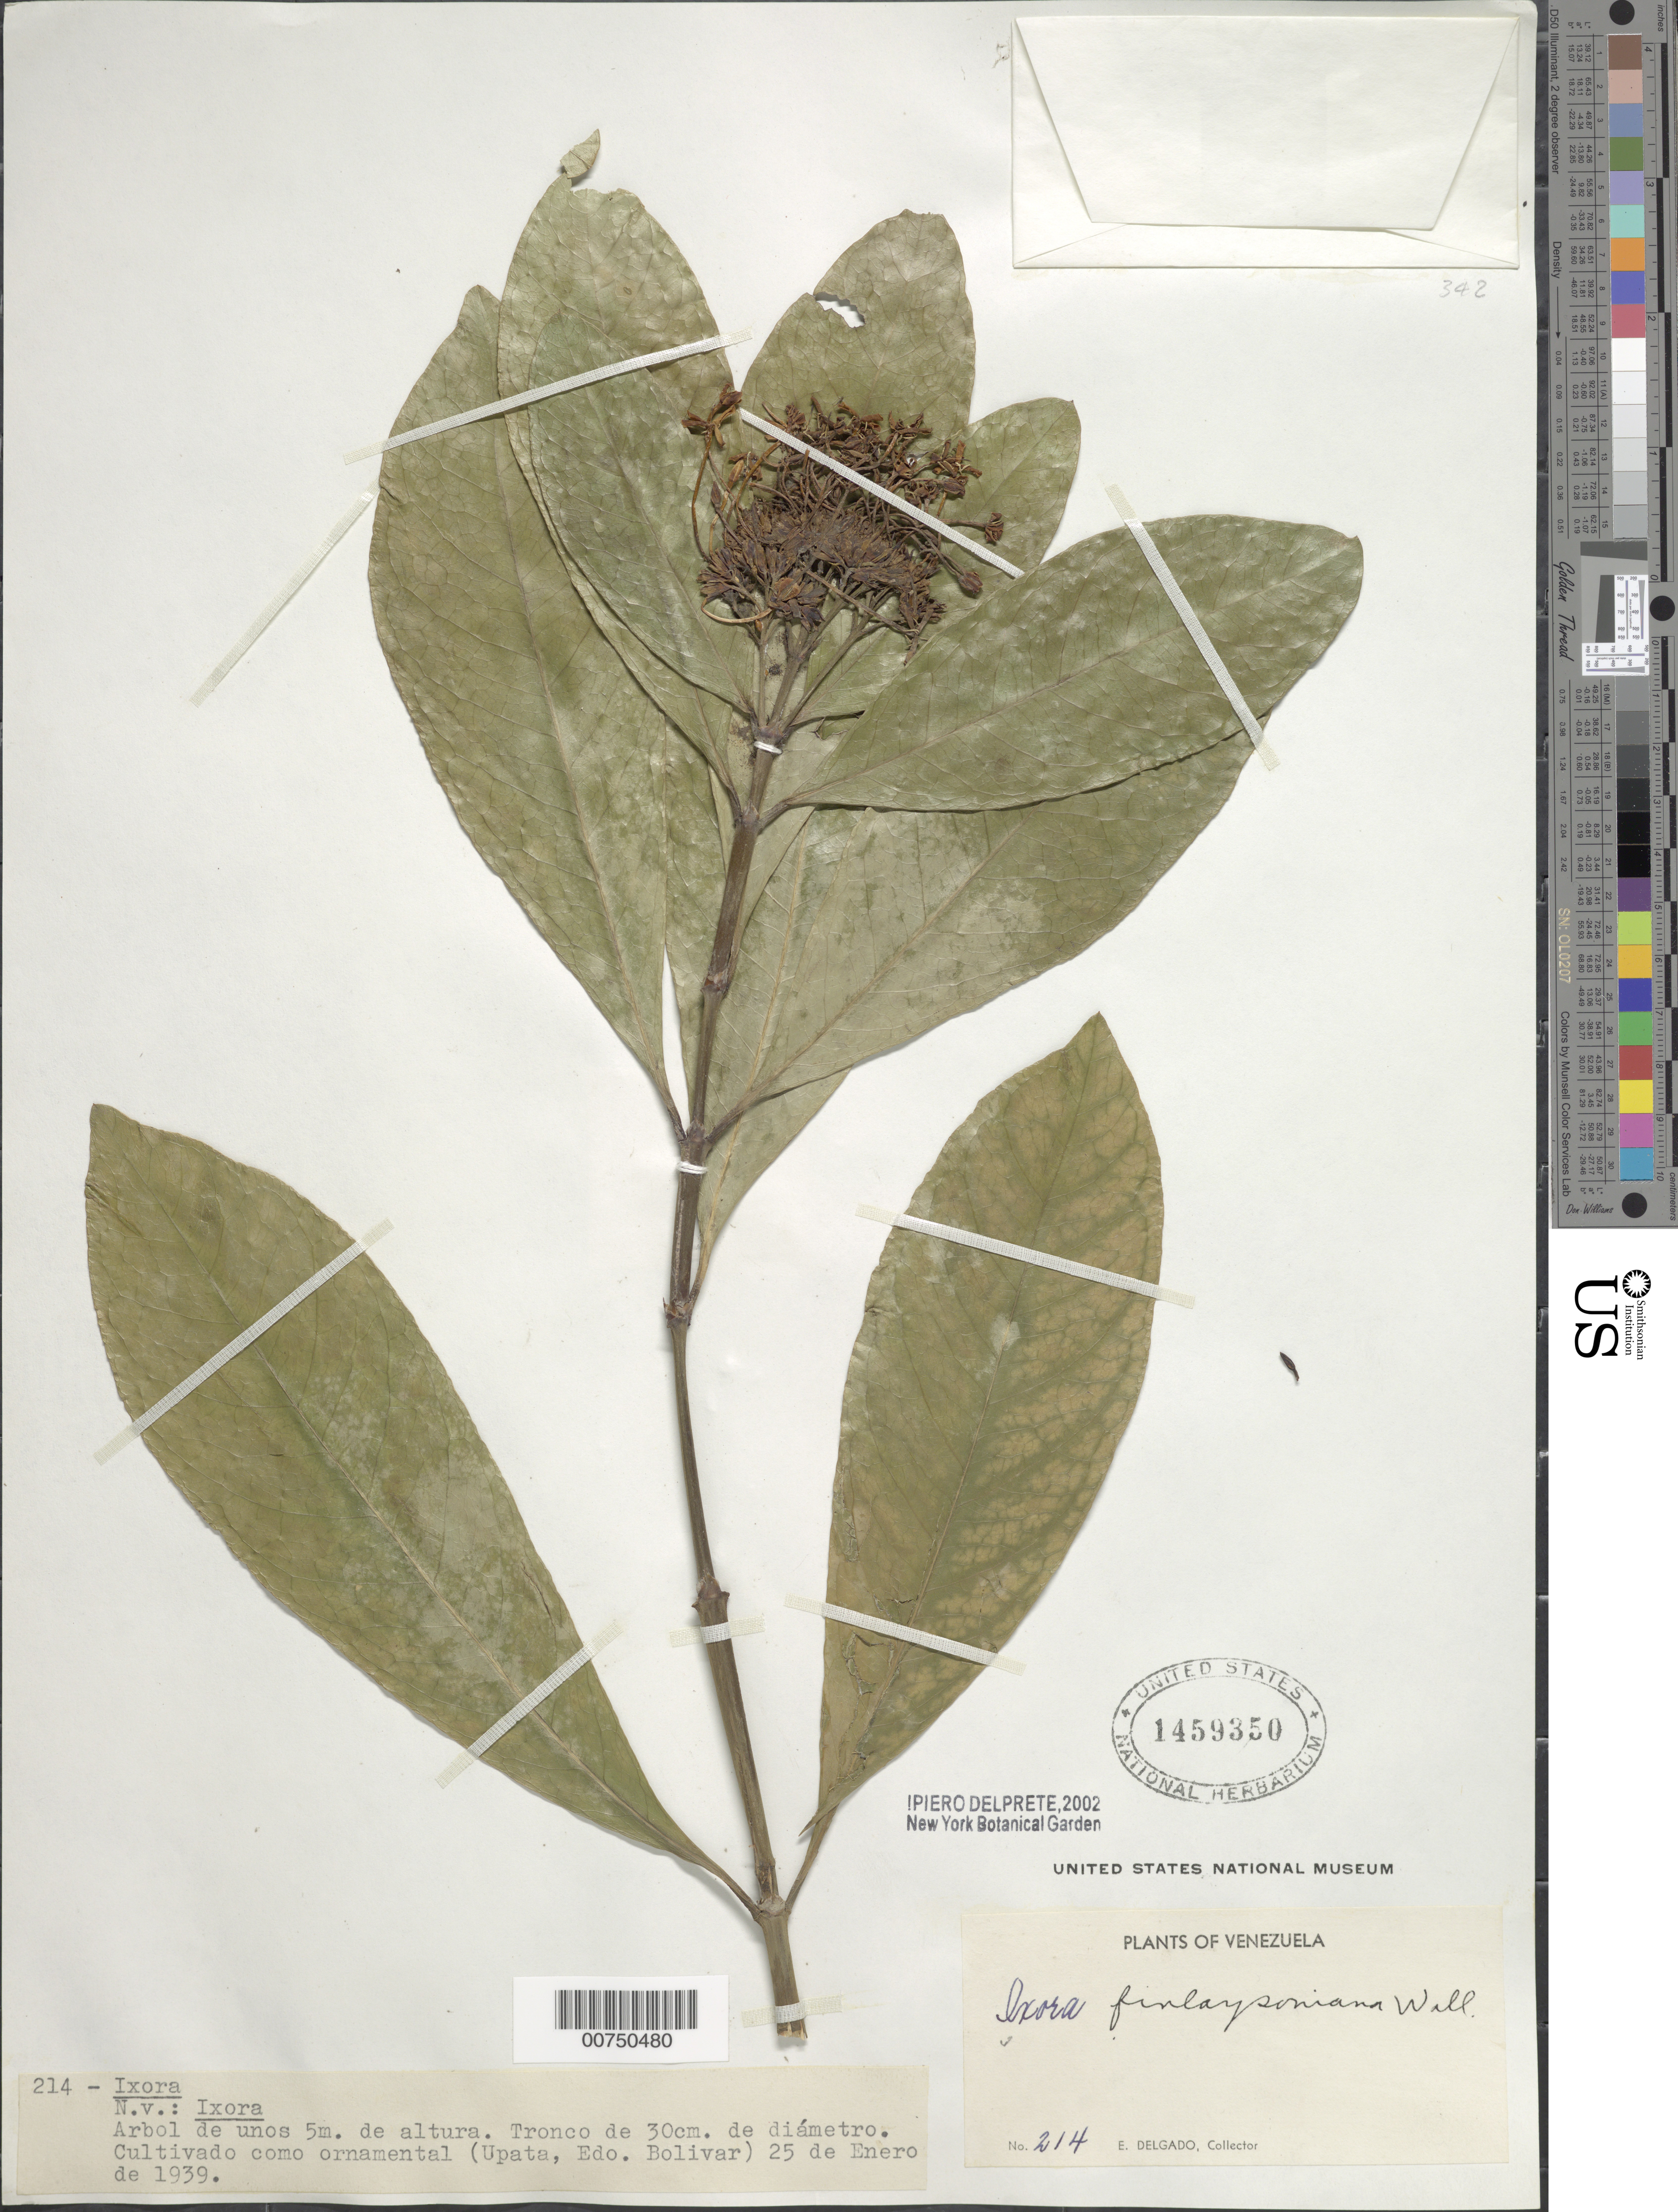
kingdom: Plantae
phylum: Tracheophyta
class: Magnoliopsida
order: Gentianales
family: Rubiaceae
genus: Ixora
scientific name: Ixora finlaysoniana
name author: Wall. ex G. Don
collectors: E. Delgado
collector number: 214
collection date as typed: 25-Jan-39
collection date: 1939-01-25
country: Venezuela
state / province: Bolívar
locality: Upata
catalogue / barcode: US 1459350